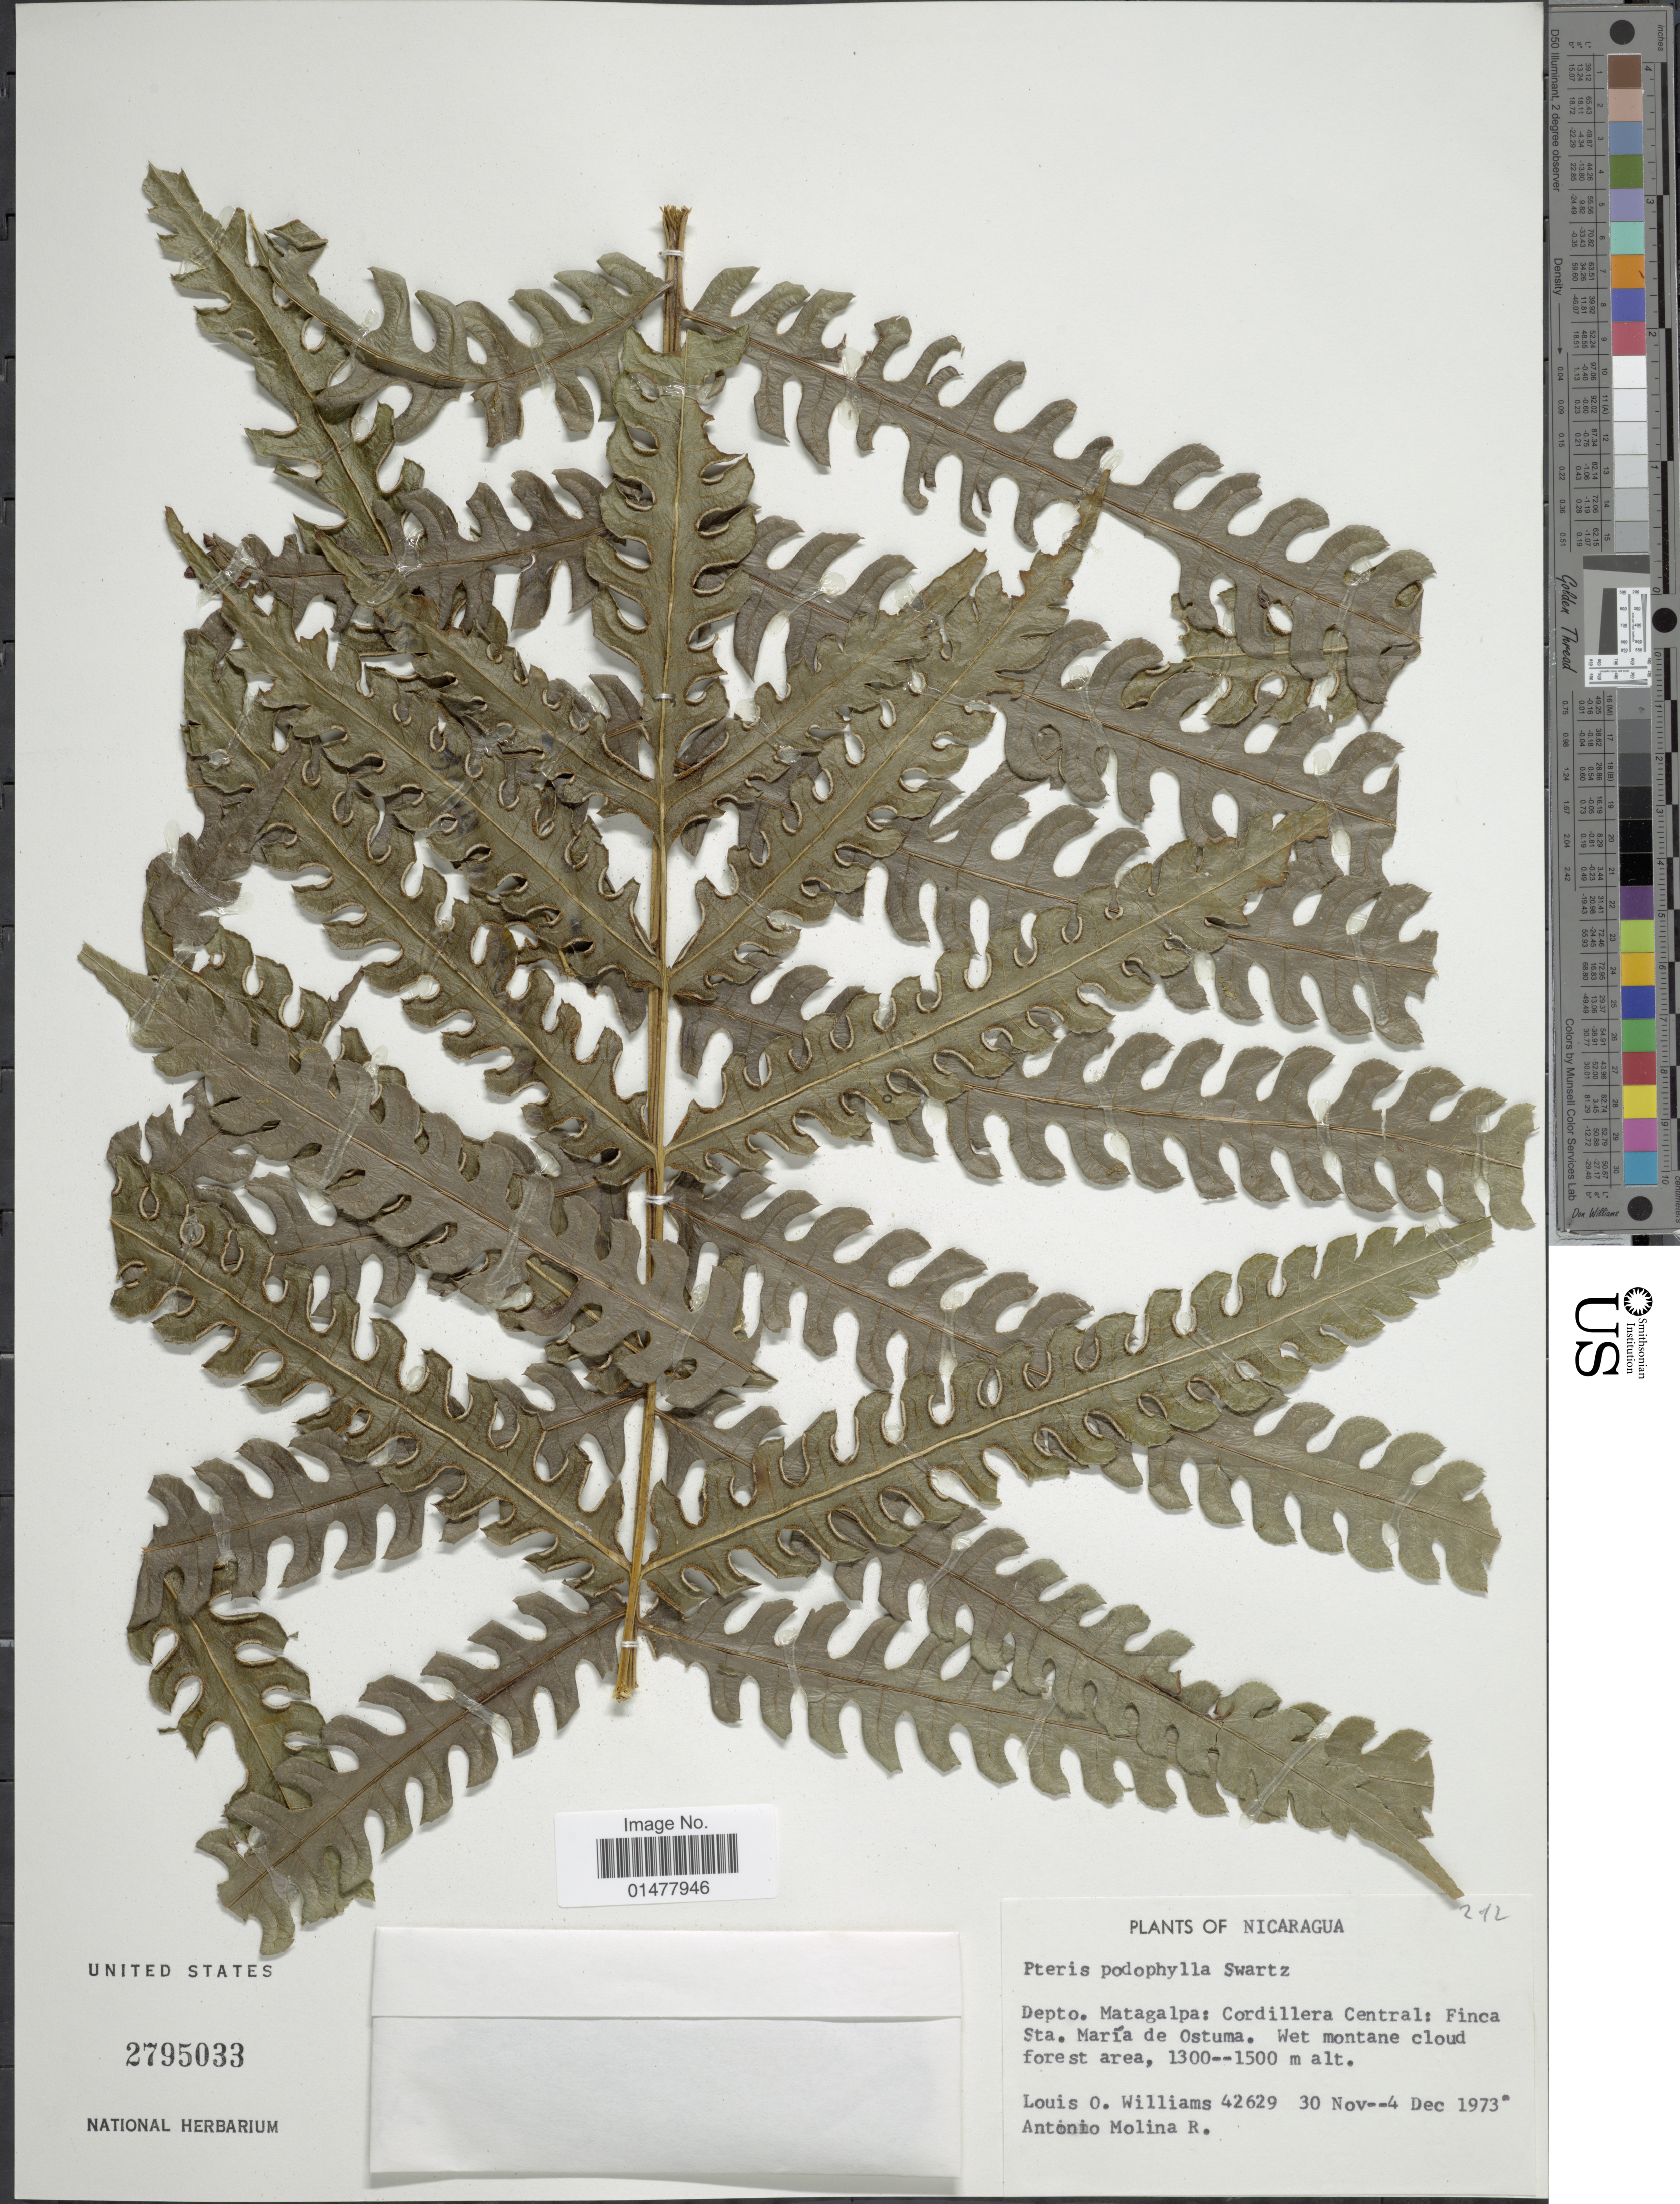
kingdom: Plantae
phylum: Tracheophyta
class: Polypodiopsida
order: Polypodiales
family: Pteridaceae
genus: Pteris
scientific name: Pteris podophylla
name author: Sw.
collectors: L. O. Williams & A. Molina R.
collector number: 42629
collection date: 1973-11-30/1973-12-04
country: Nicaragua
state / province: Matagalpa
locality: Plants of Nicaragua, Depto. Matagalpa: Cordillera Central, Finca Sta. Maria de Ostuma, wet montane cloud forest area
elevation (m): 1300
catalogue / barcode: US 2795033